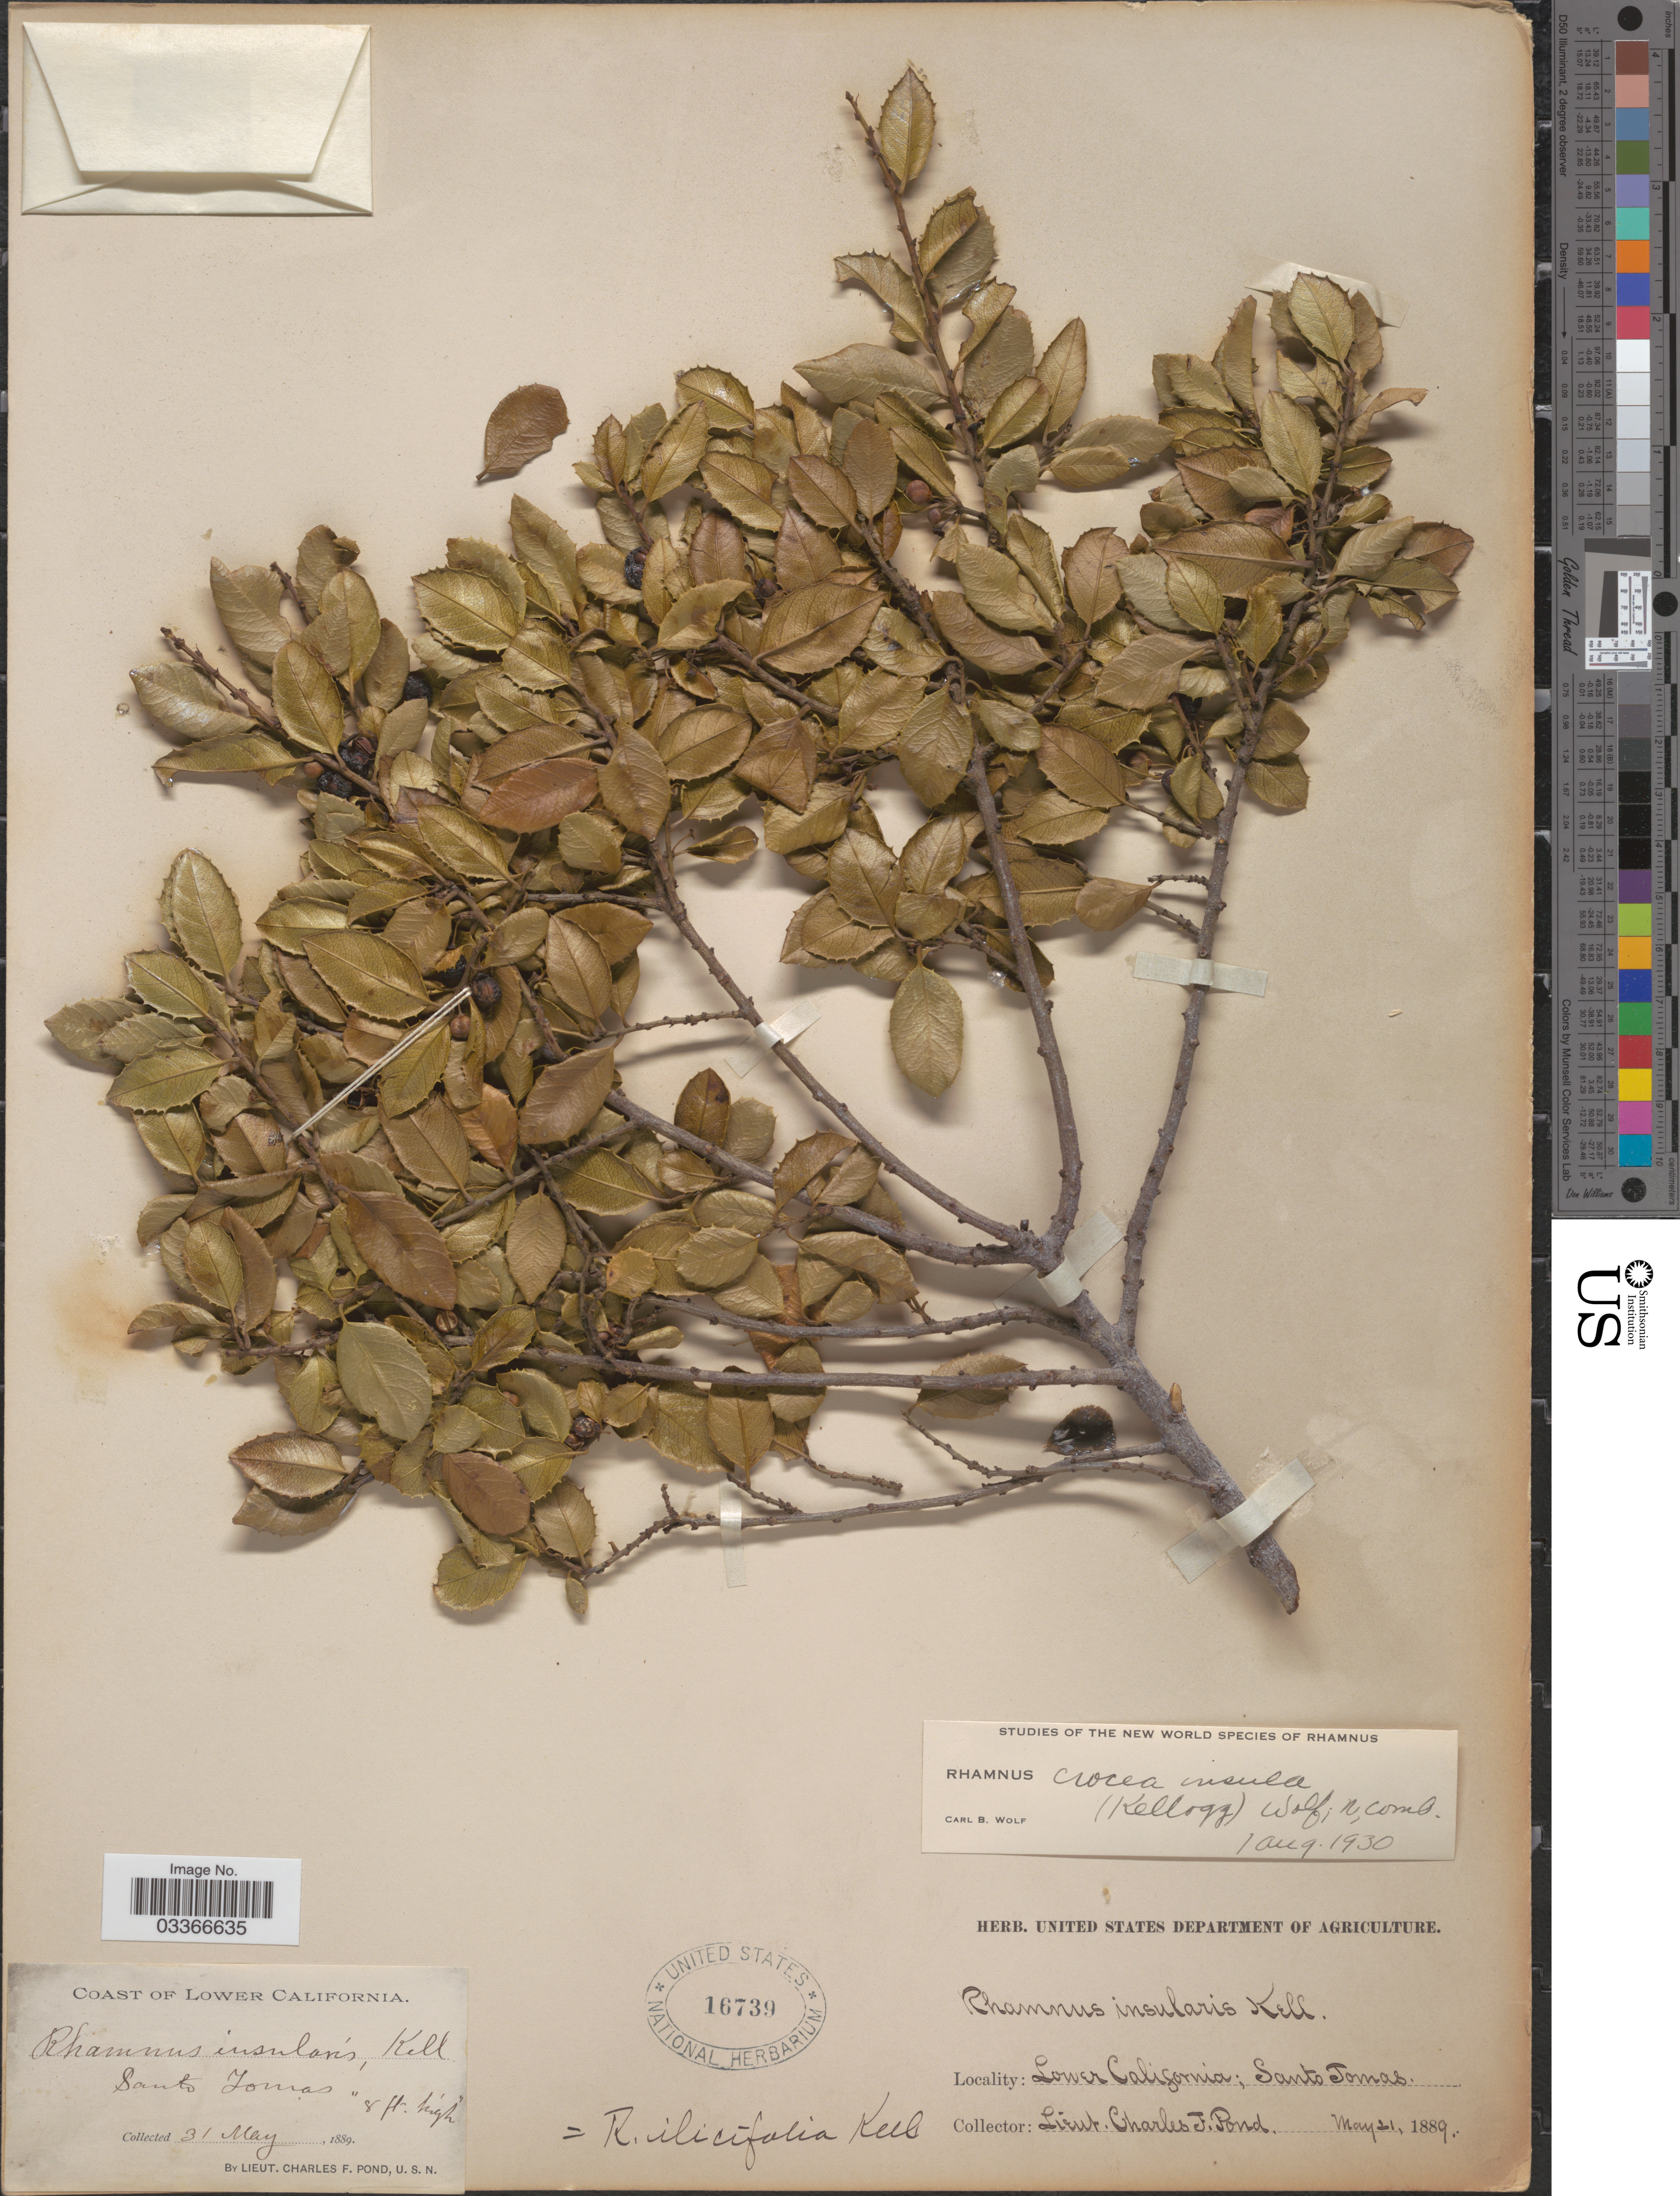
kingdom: Plantae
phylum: Tracheophyta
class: Magnoliopsida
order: Rosales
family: Rhamnaceae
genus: Rhamnus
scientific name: Rhamnus crocea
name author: Nutt.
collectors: C. Pond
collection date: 1889-05-21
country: Mexico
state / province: Baja California Norte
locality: Coast of Lower California. Santo Tomas.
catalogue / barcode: US 16739